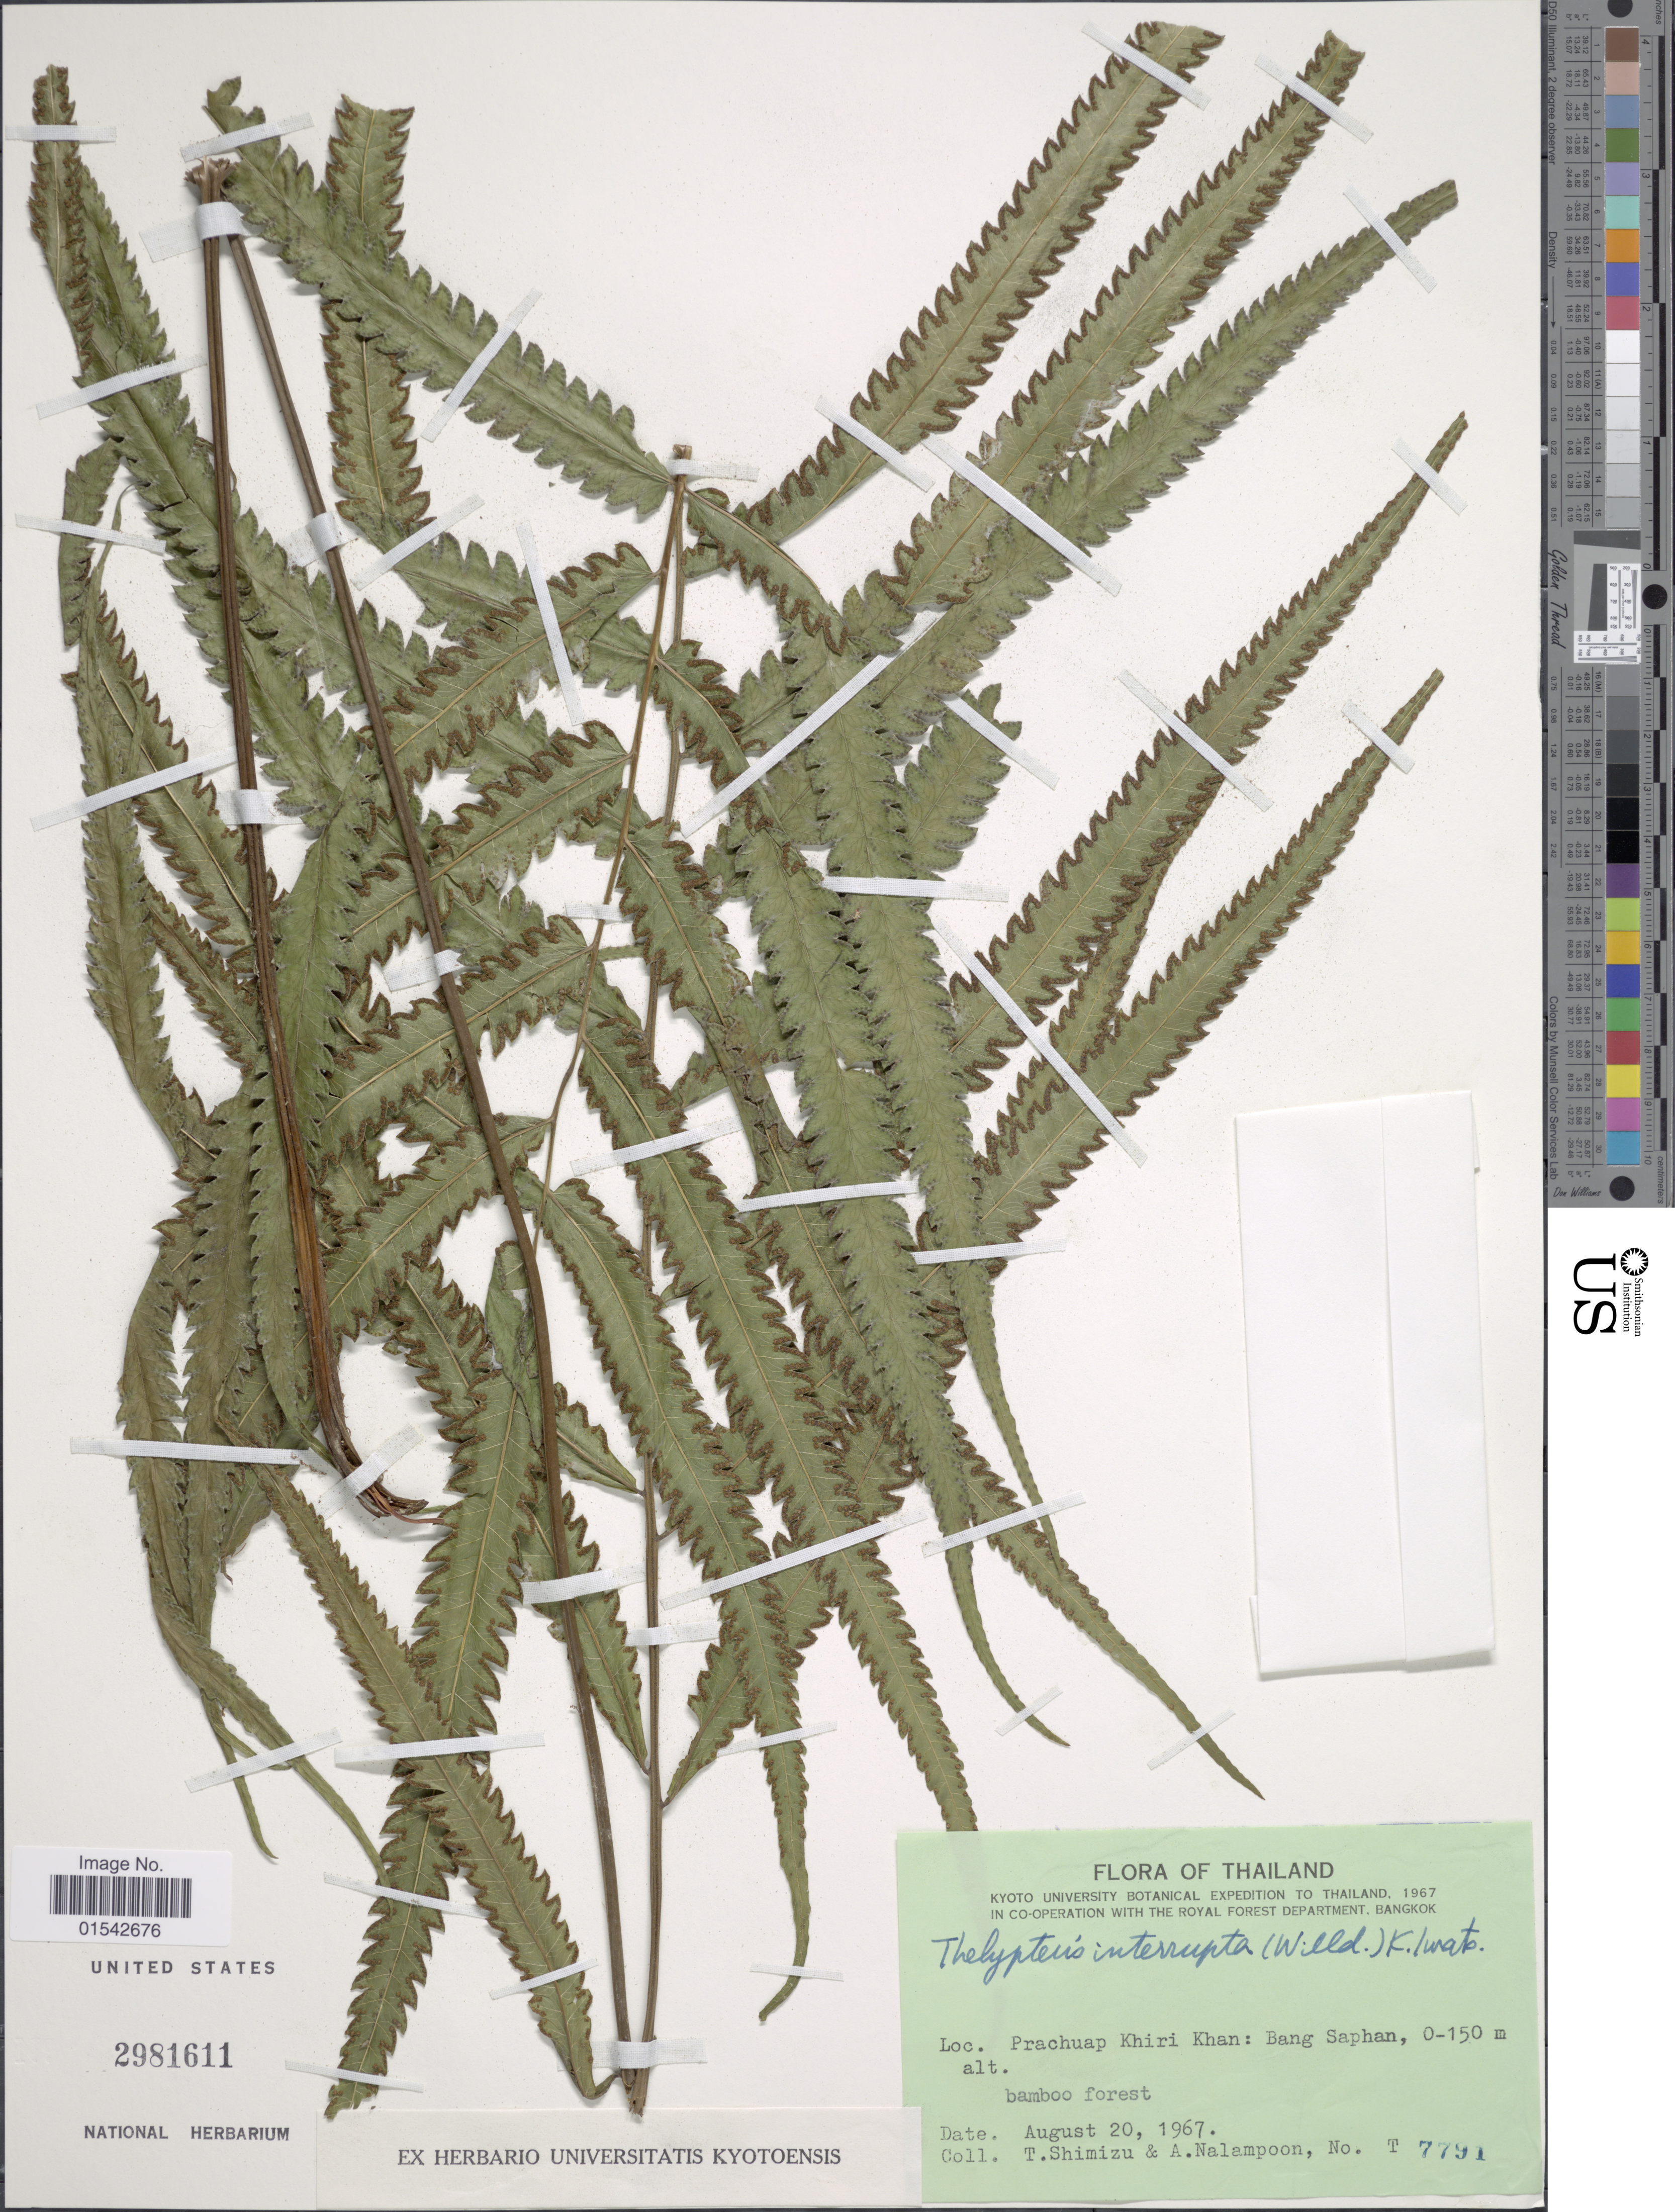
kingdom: Plantae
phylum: Tracheophyta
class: Polypodiopsida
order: Polypodiales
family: Thelypteridaceae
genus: Cyclosorus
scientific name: Cyclosorus interruptus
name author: (Willd.) H. Itô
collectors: T. Shimizu & A. Nalampoon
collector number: T7791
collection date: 1967-08-20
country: Thailand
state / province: Prachuap Khiri Khan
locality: Prachuap Khiri khan: Bang Saphan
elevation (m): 0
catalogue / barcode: US 2981611